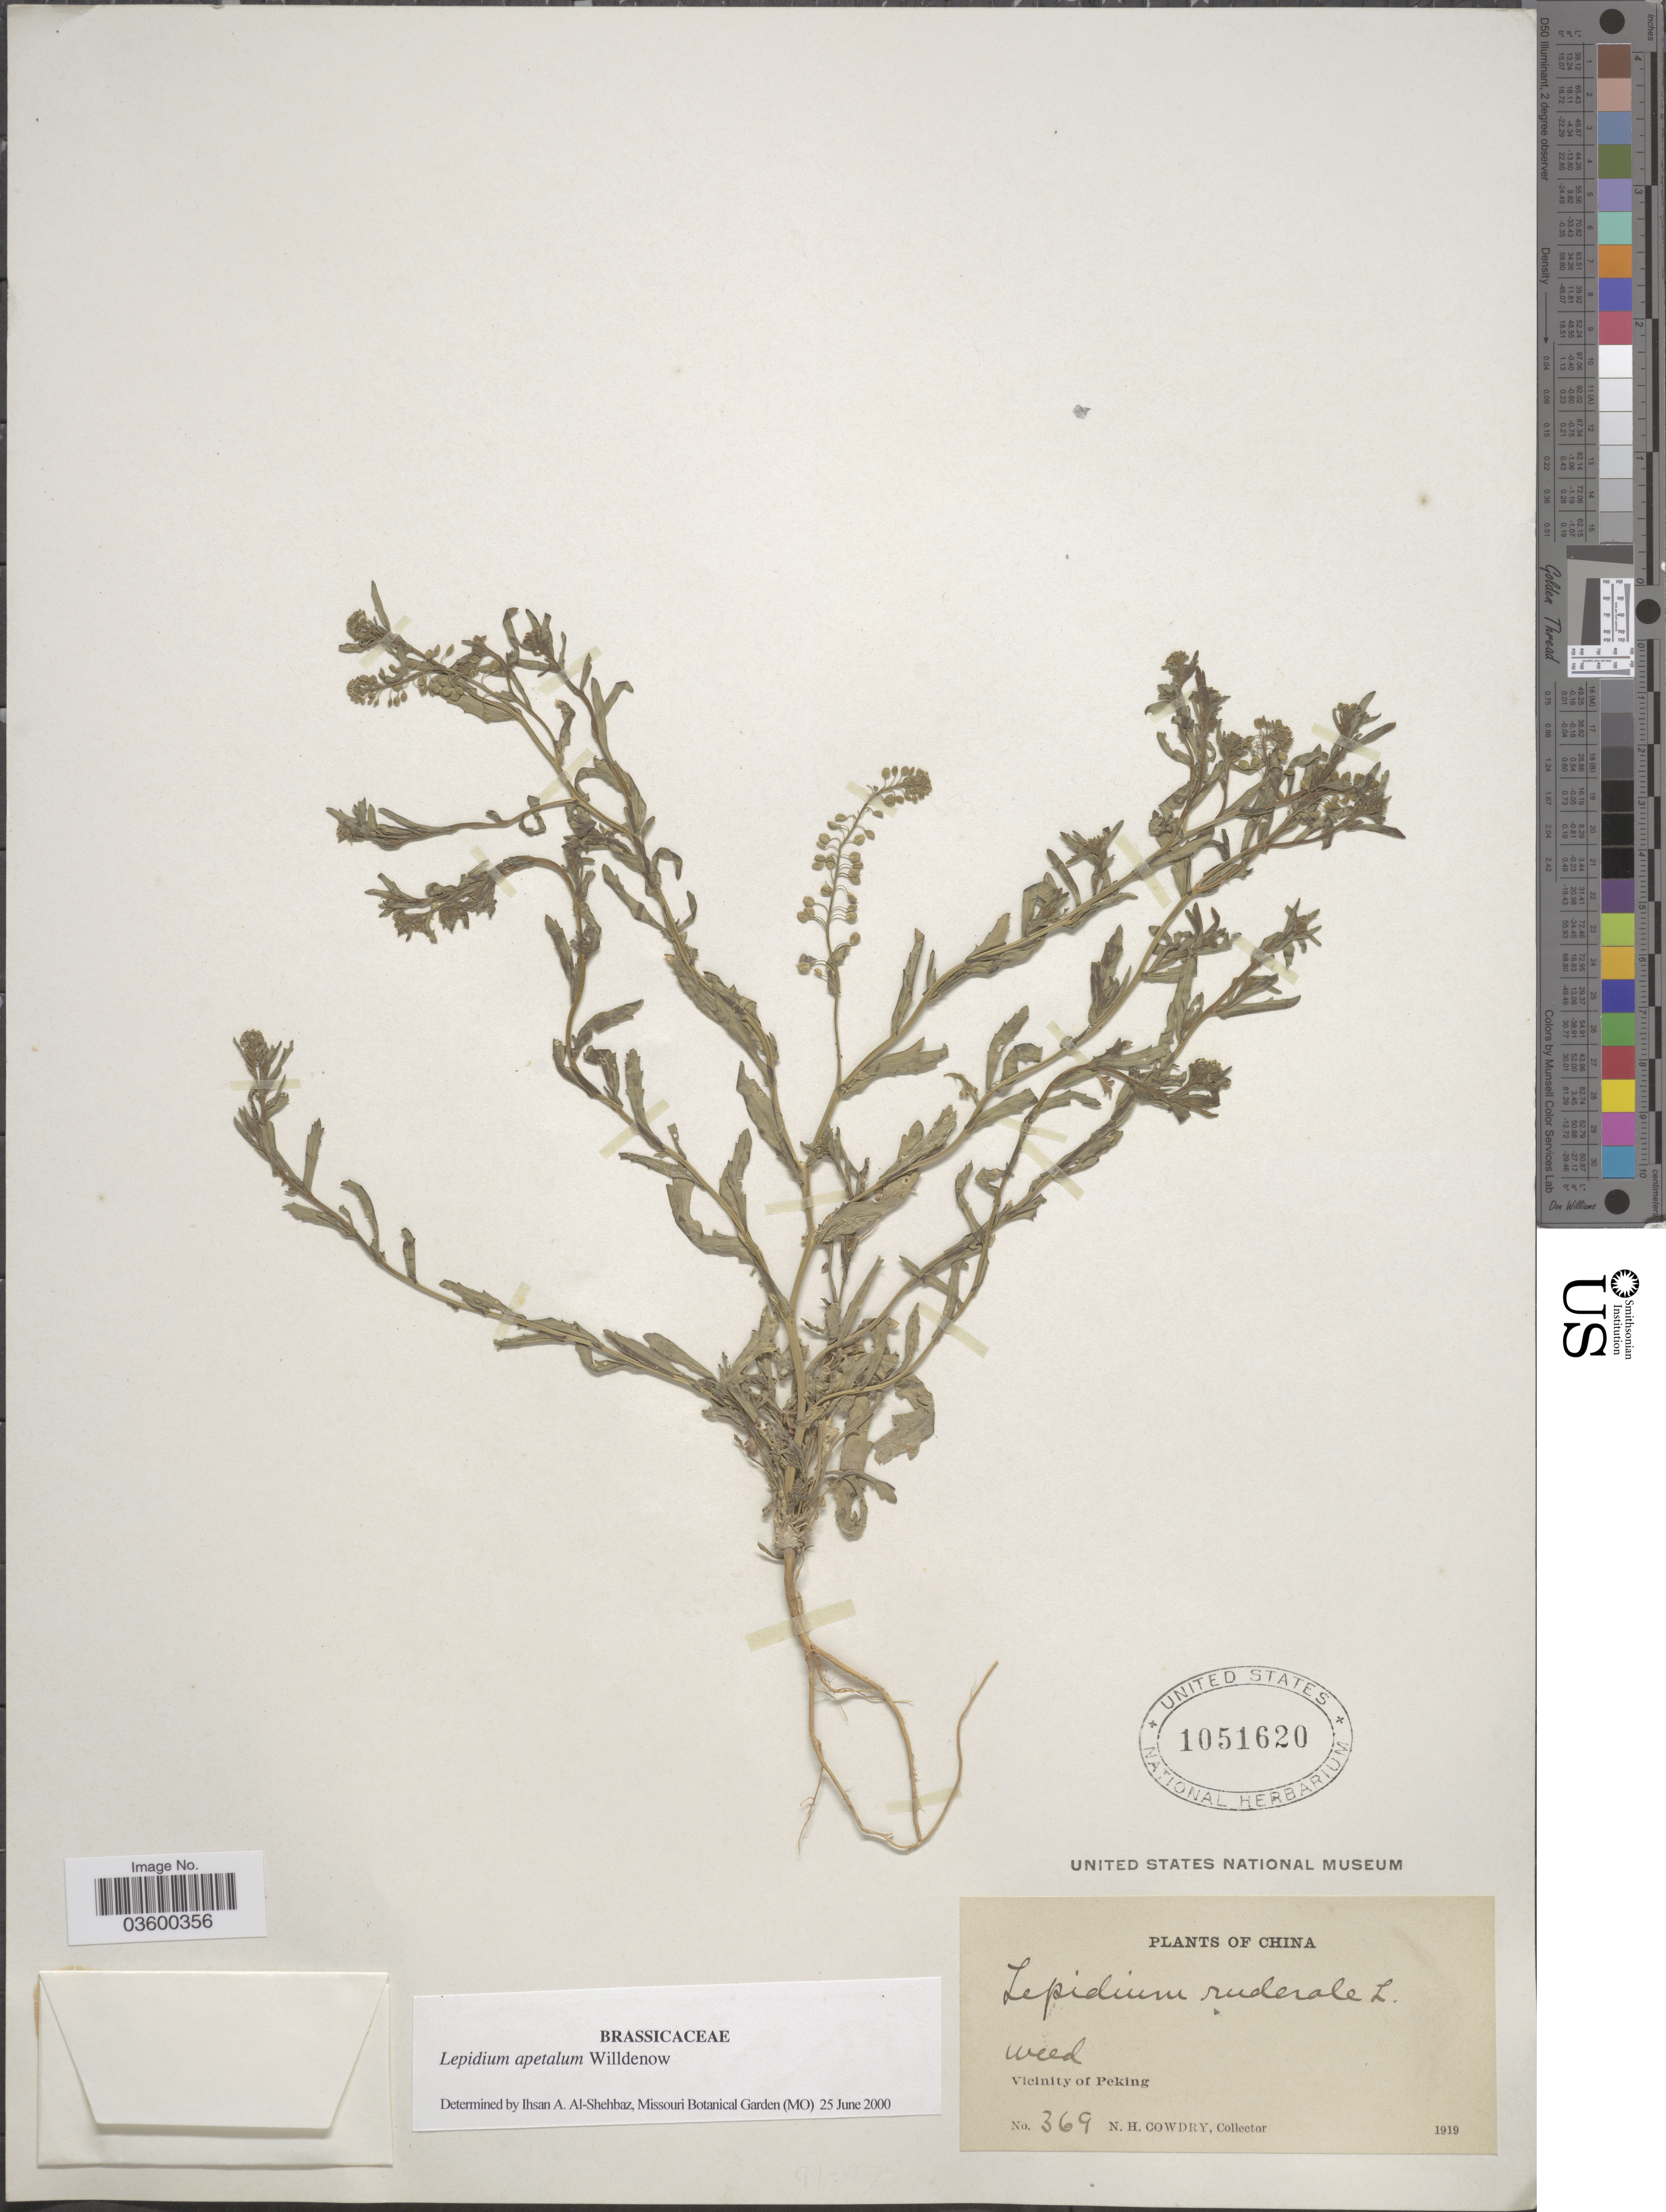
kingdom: Plantae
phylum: Tracheophyta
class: Magnoliopsida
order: Brassicales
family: Brassicaceae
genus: Lepidium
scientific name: Lepidium apetalum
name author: Willd.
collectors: N. H. Cowdry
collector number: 369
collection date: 1919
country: China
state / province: Beijing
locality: Vicinity of Peking.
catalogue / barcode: US 1051620